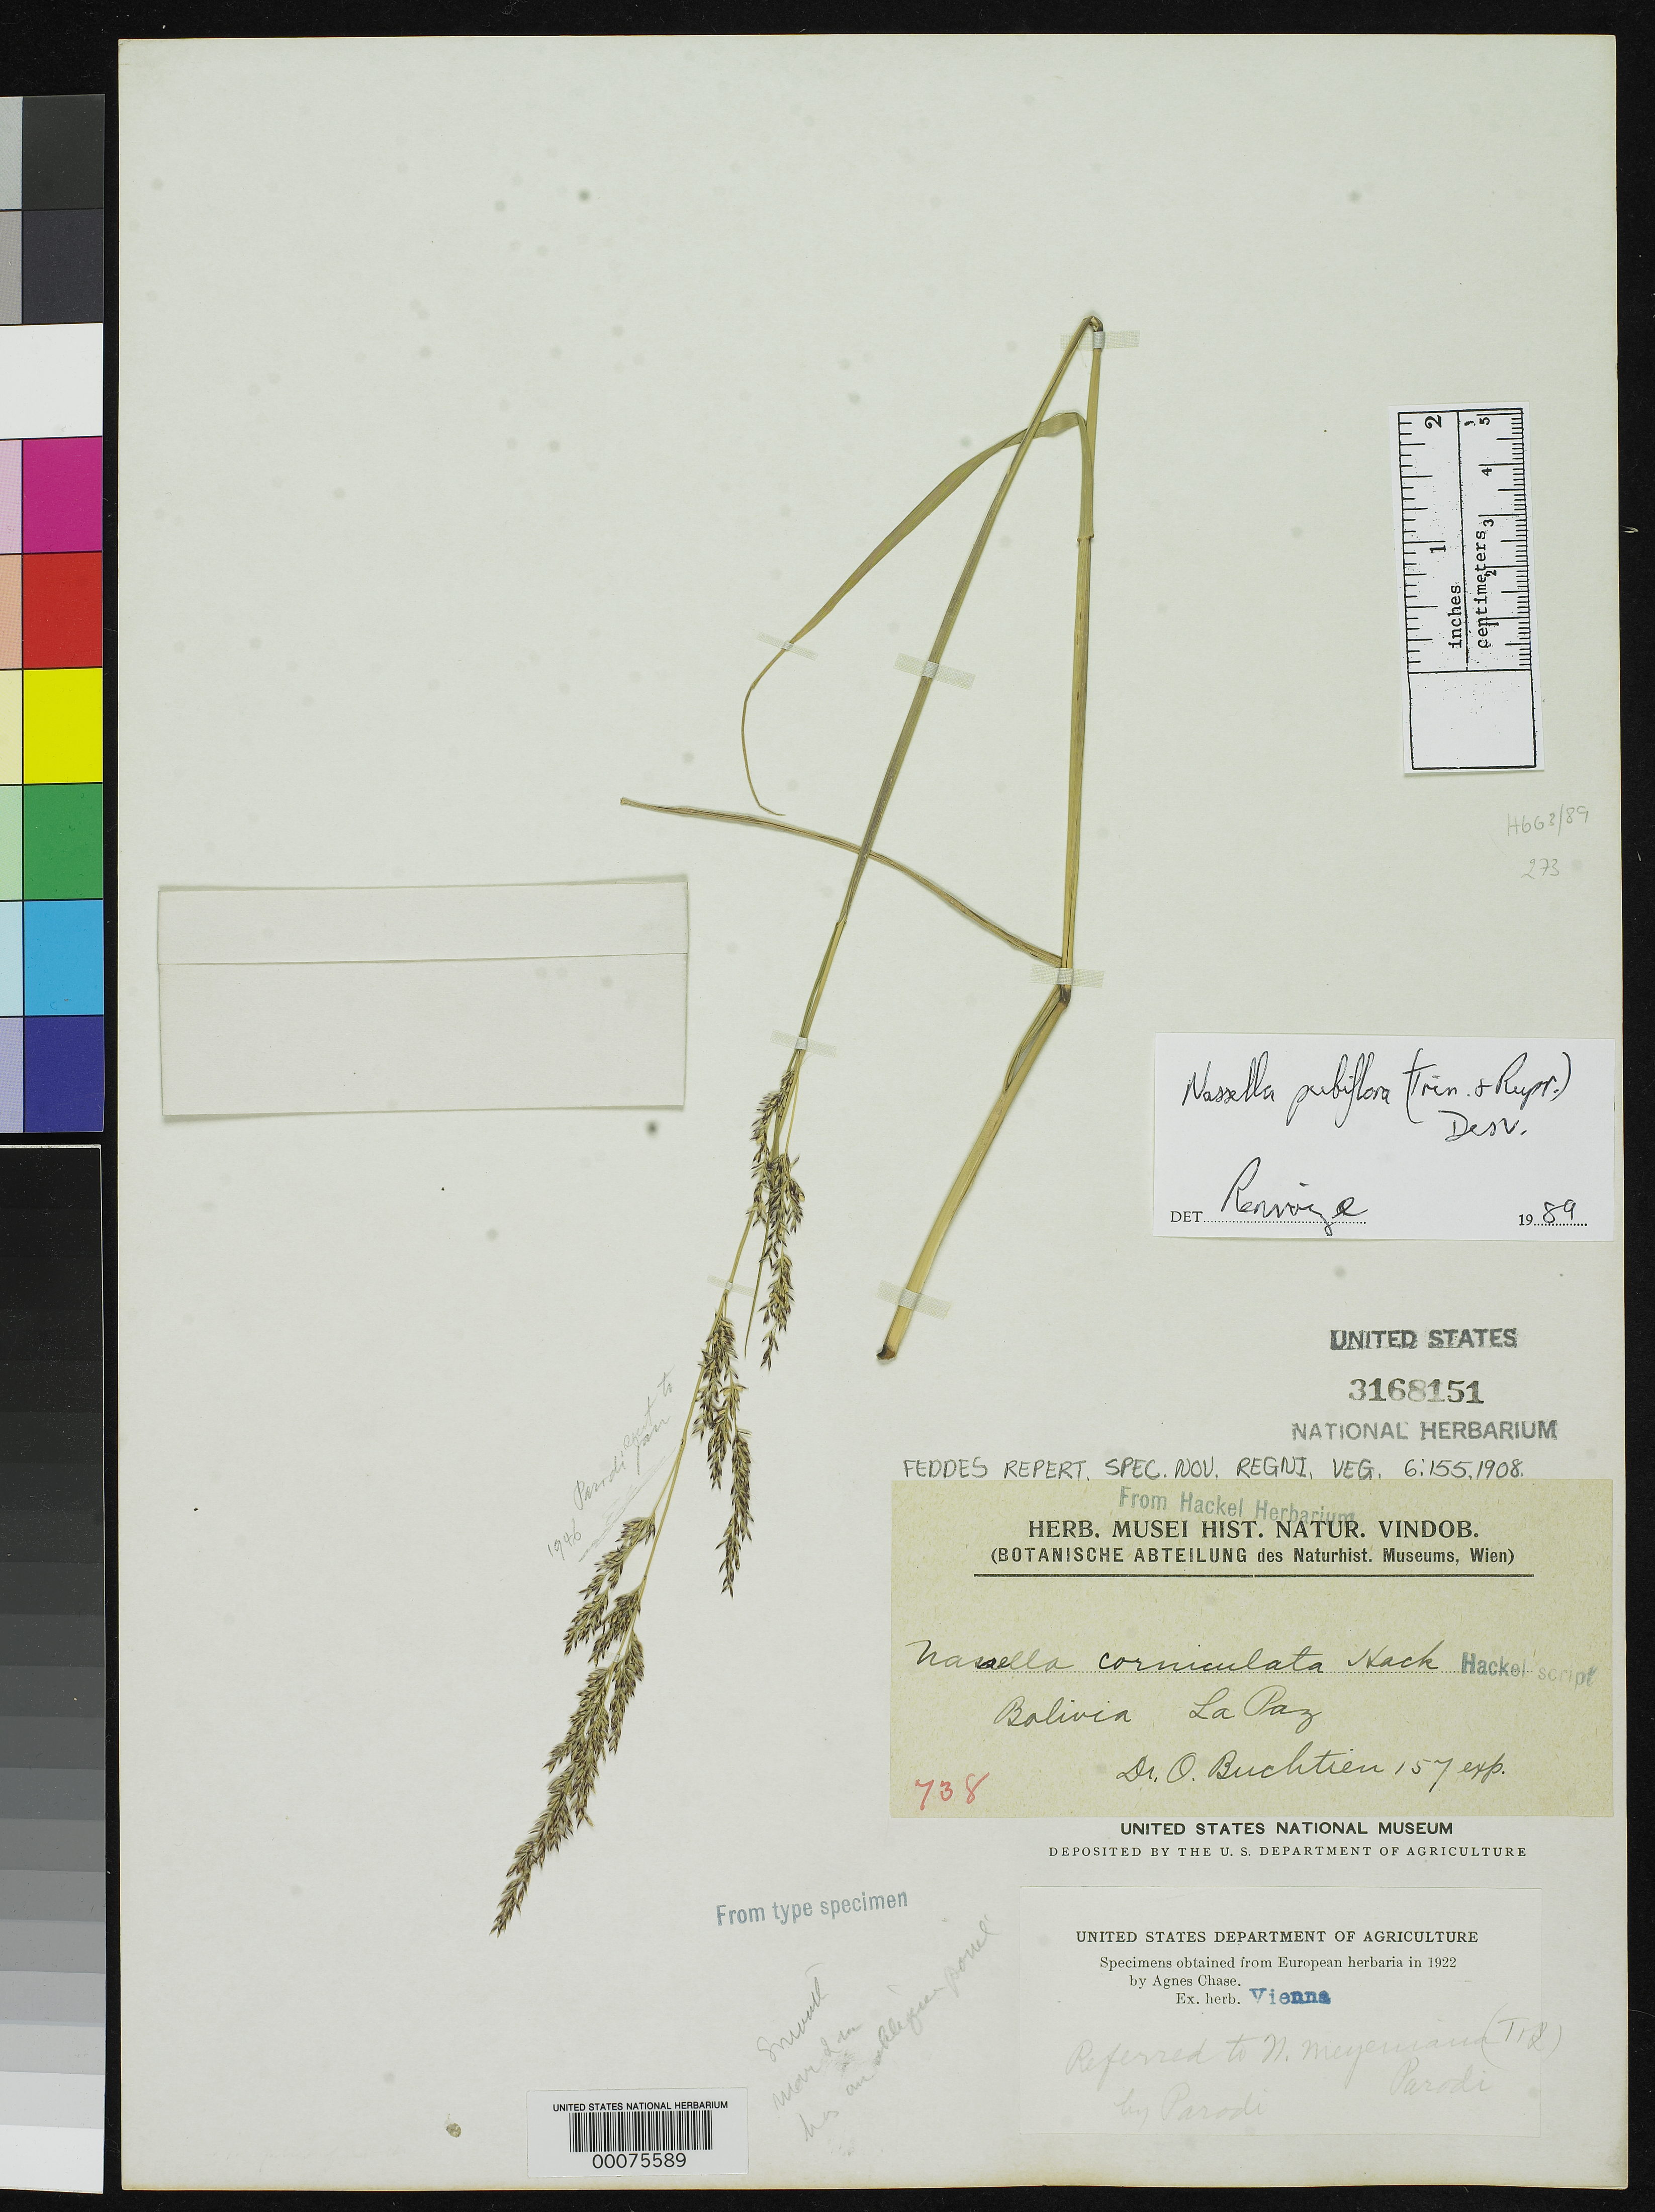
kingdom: Plantae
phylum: Tracheophyta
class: Liliopsida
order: Poales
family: Poaceae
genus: Nassella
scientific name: Nassella corniculata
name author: Hack.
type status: Type Collection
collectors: O. Buchtien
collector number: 157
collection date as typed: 18 Jan 1907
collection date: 1907-01-18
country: Bolivia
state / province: La Paz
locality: Bergabhange.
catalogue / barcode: US 3168151